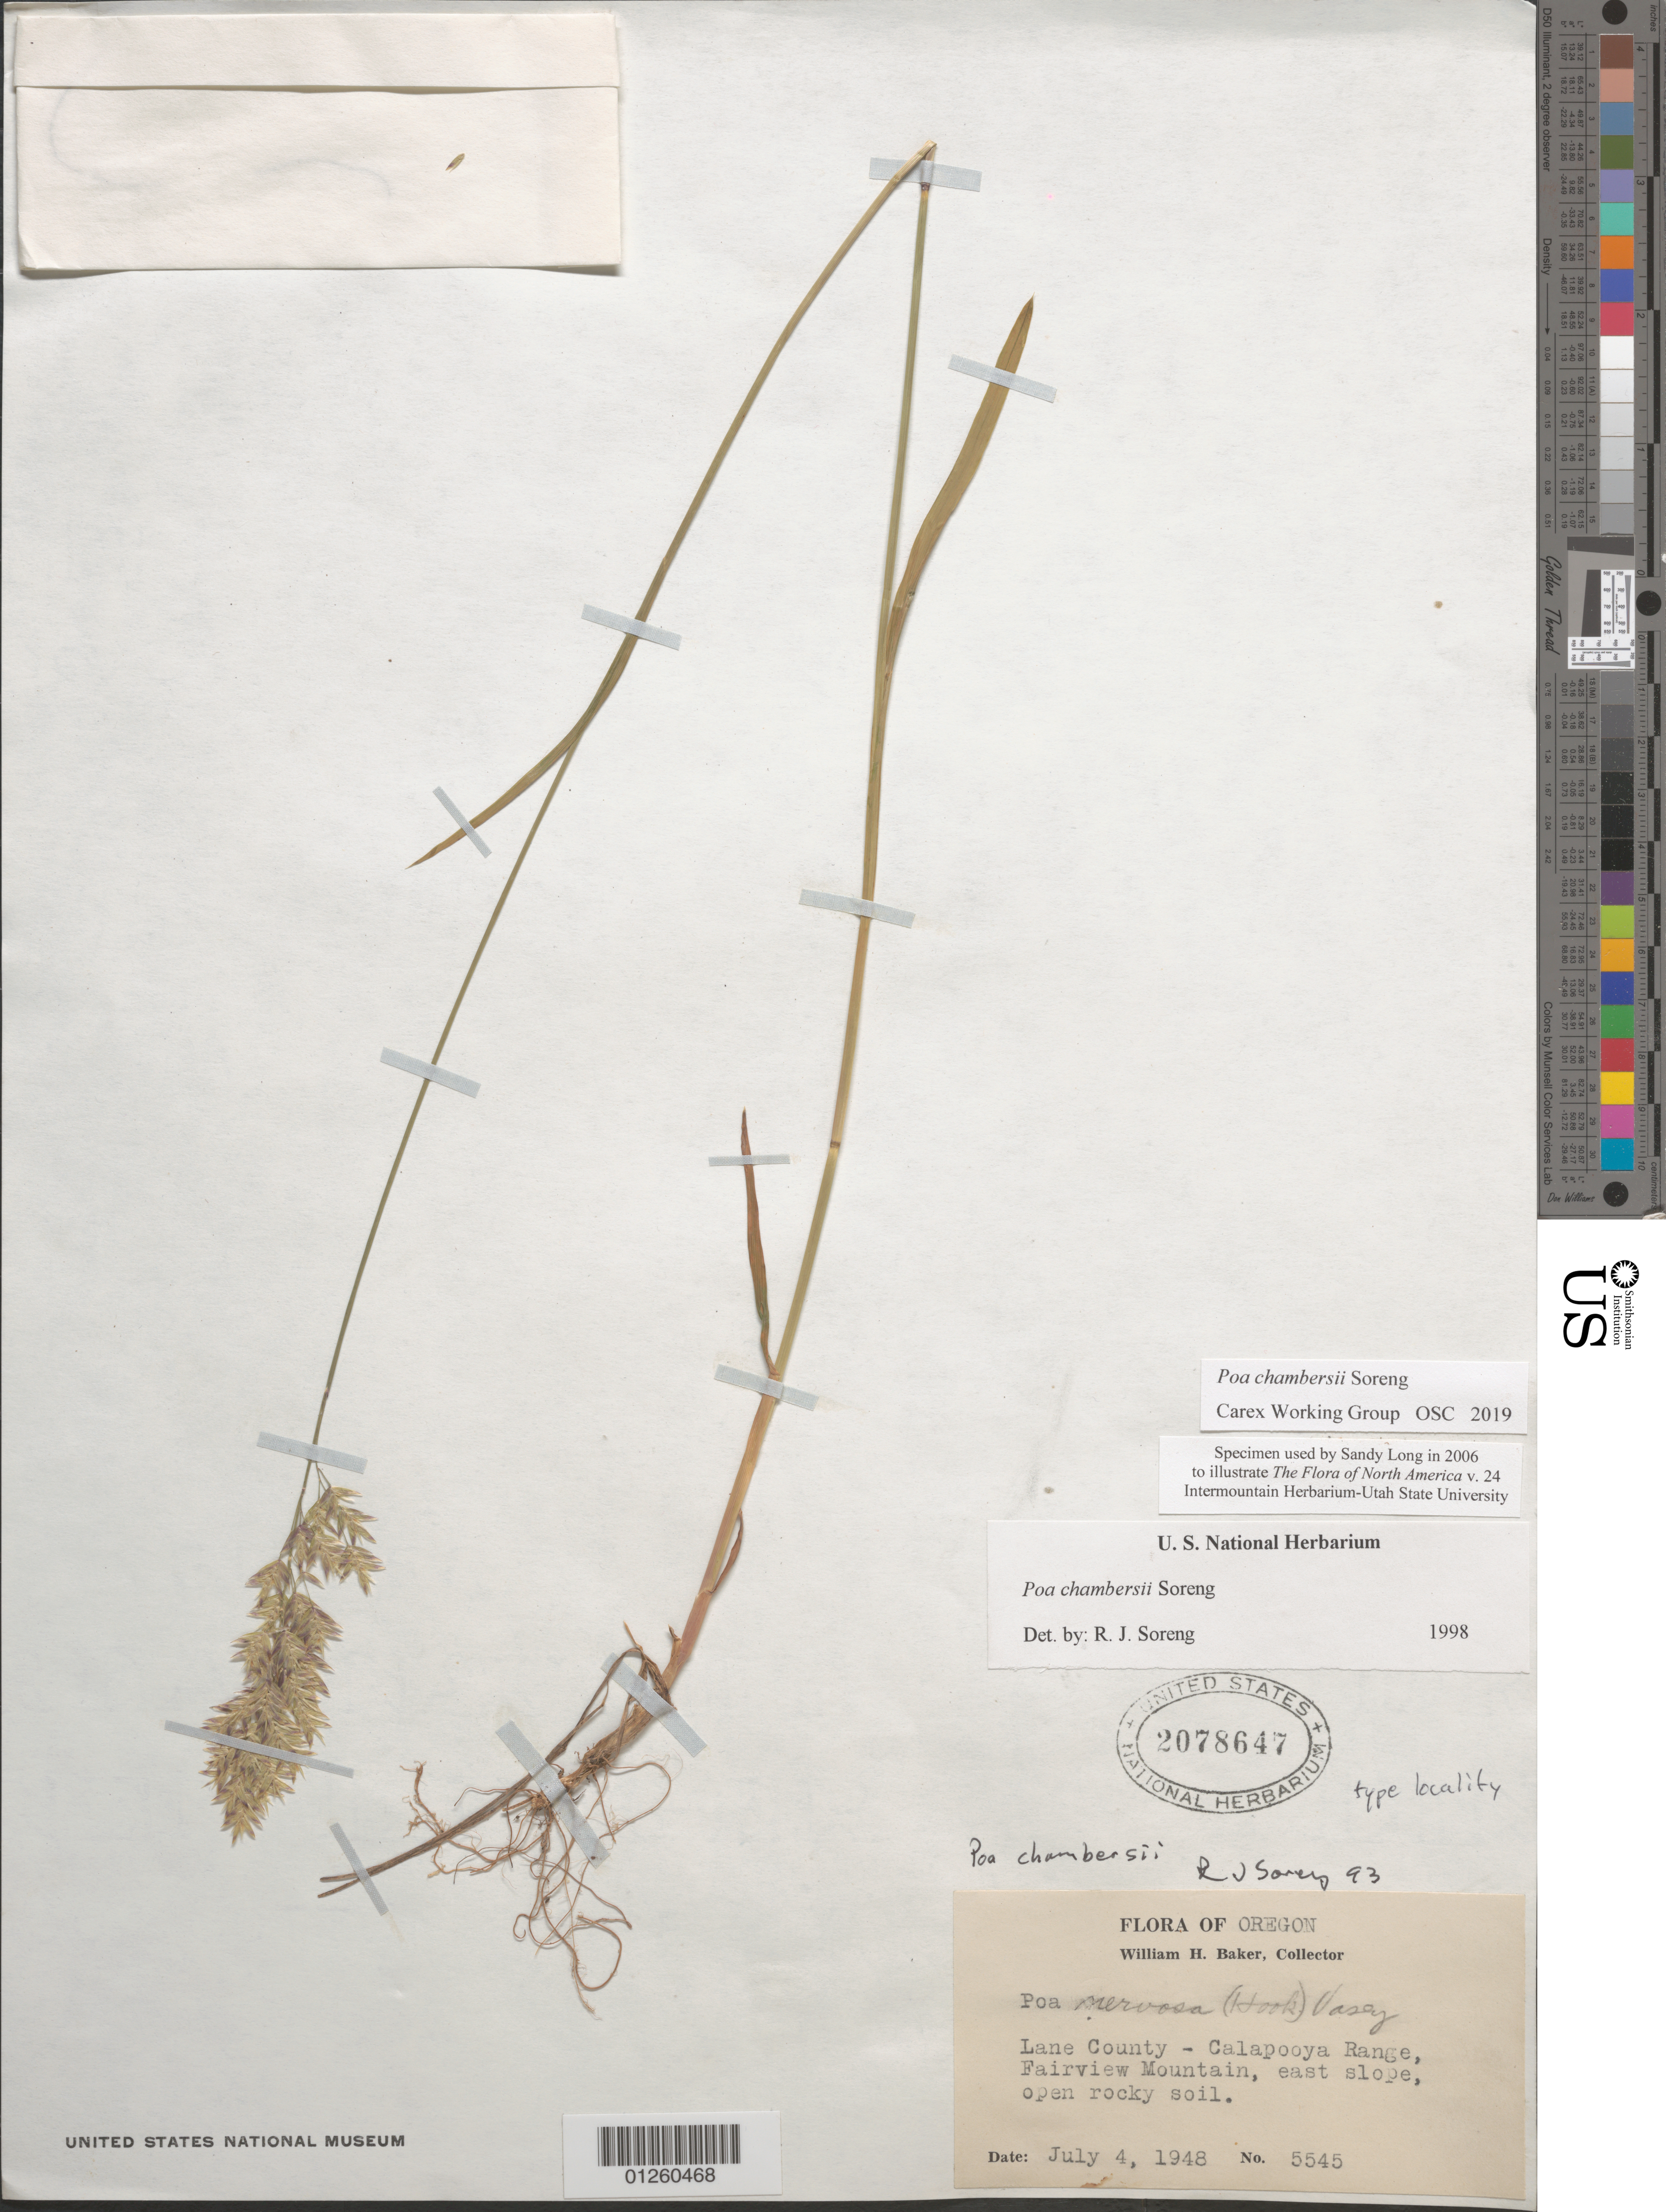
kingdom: Plantae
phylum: Tracheophyta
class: Liliopsida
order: Poales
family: Poaceae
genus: Poa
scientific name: Poa chambersii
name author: Soreng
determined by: Soreng, Robert J., Research Associate (BOT), Smithsonian Institution - National Museum of Natural History (UNITED STATES)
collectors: W. H. Baker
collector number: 5545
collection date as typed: July 4, 1948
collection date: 1948-07-04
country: United States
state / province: Oregon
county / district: Lane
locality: Calapooya Range, Fairview Mountain, east slope, open rocky soil.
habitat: open rocky soil.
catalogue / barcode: US 2078647